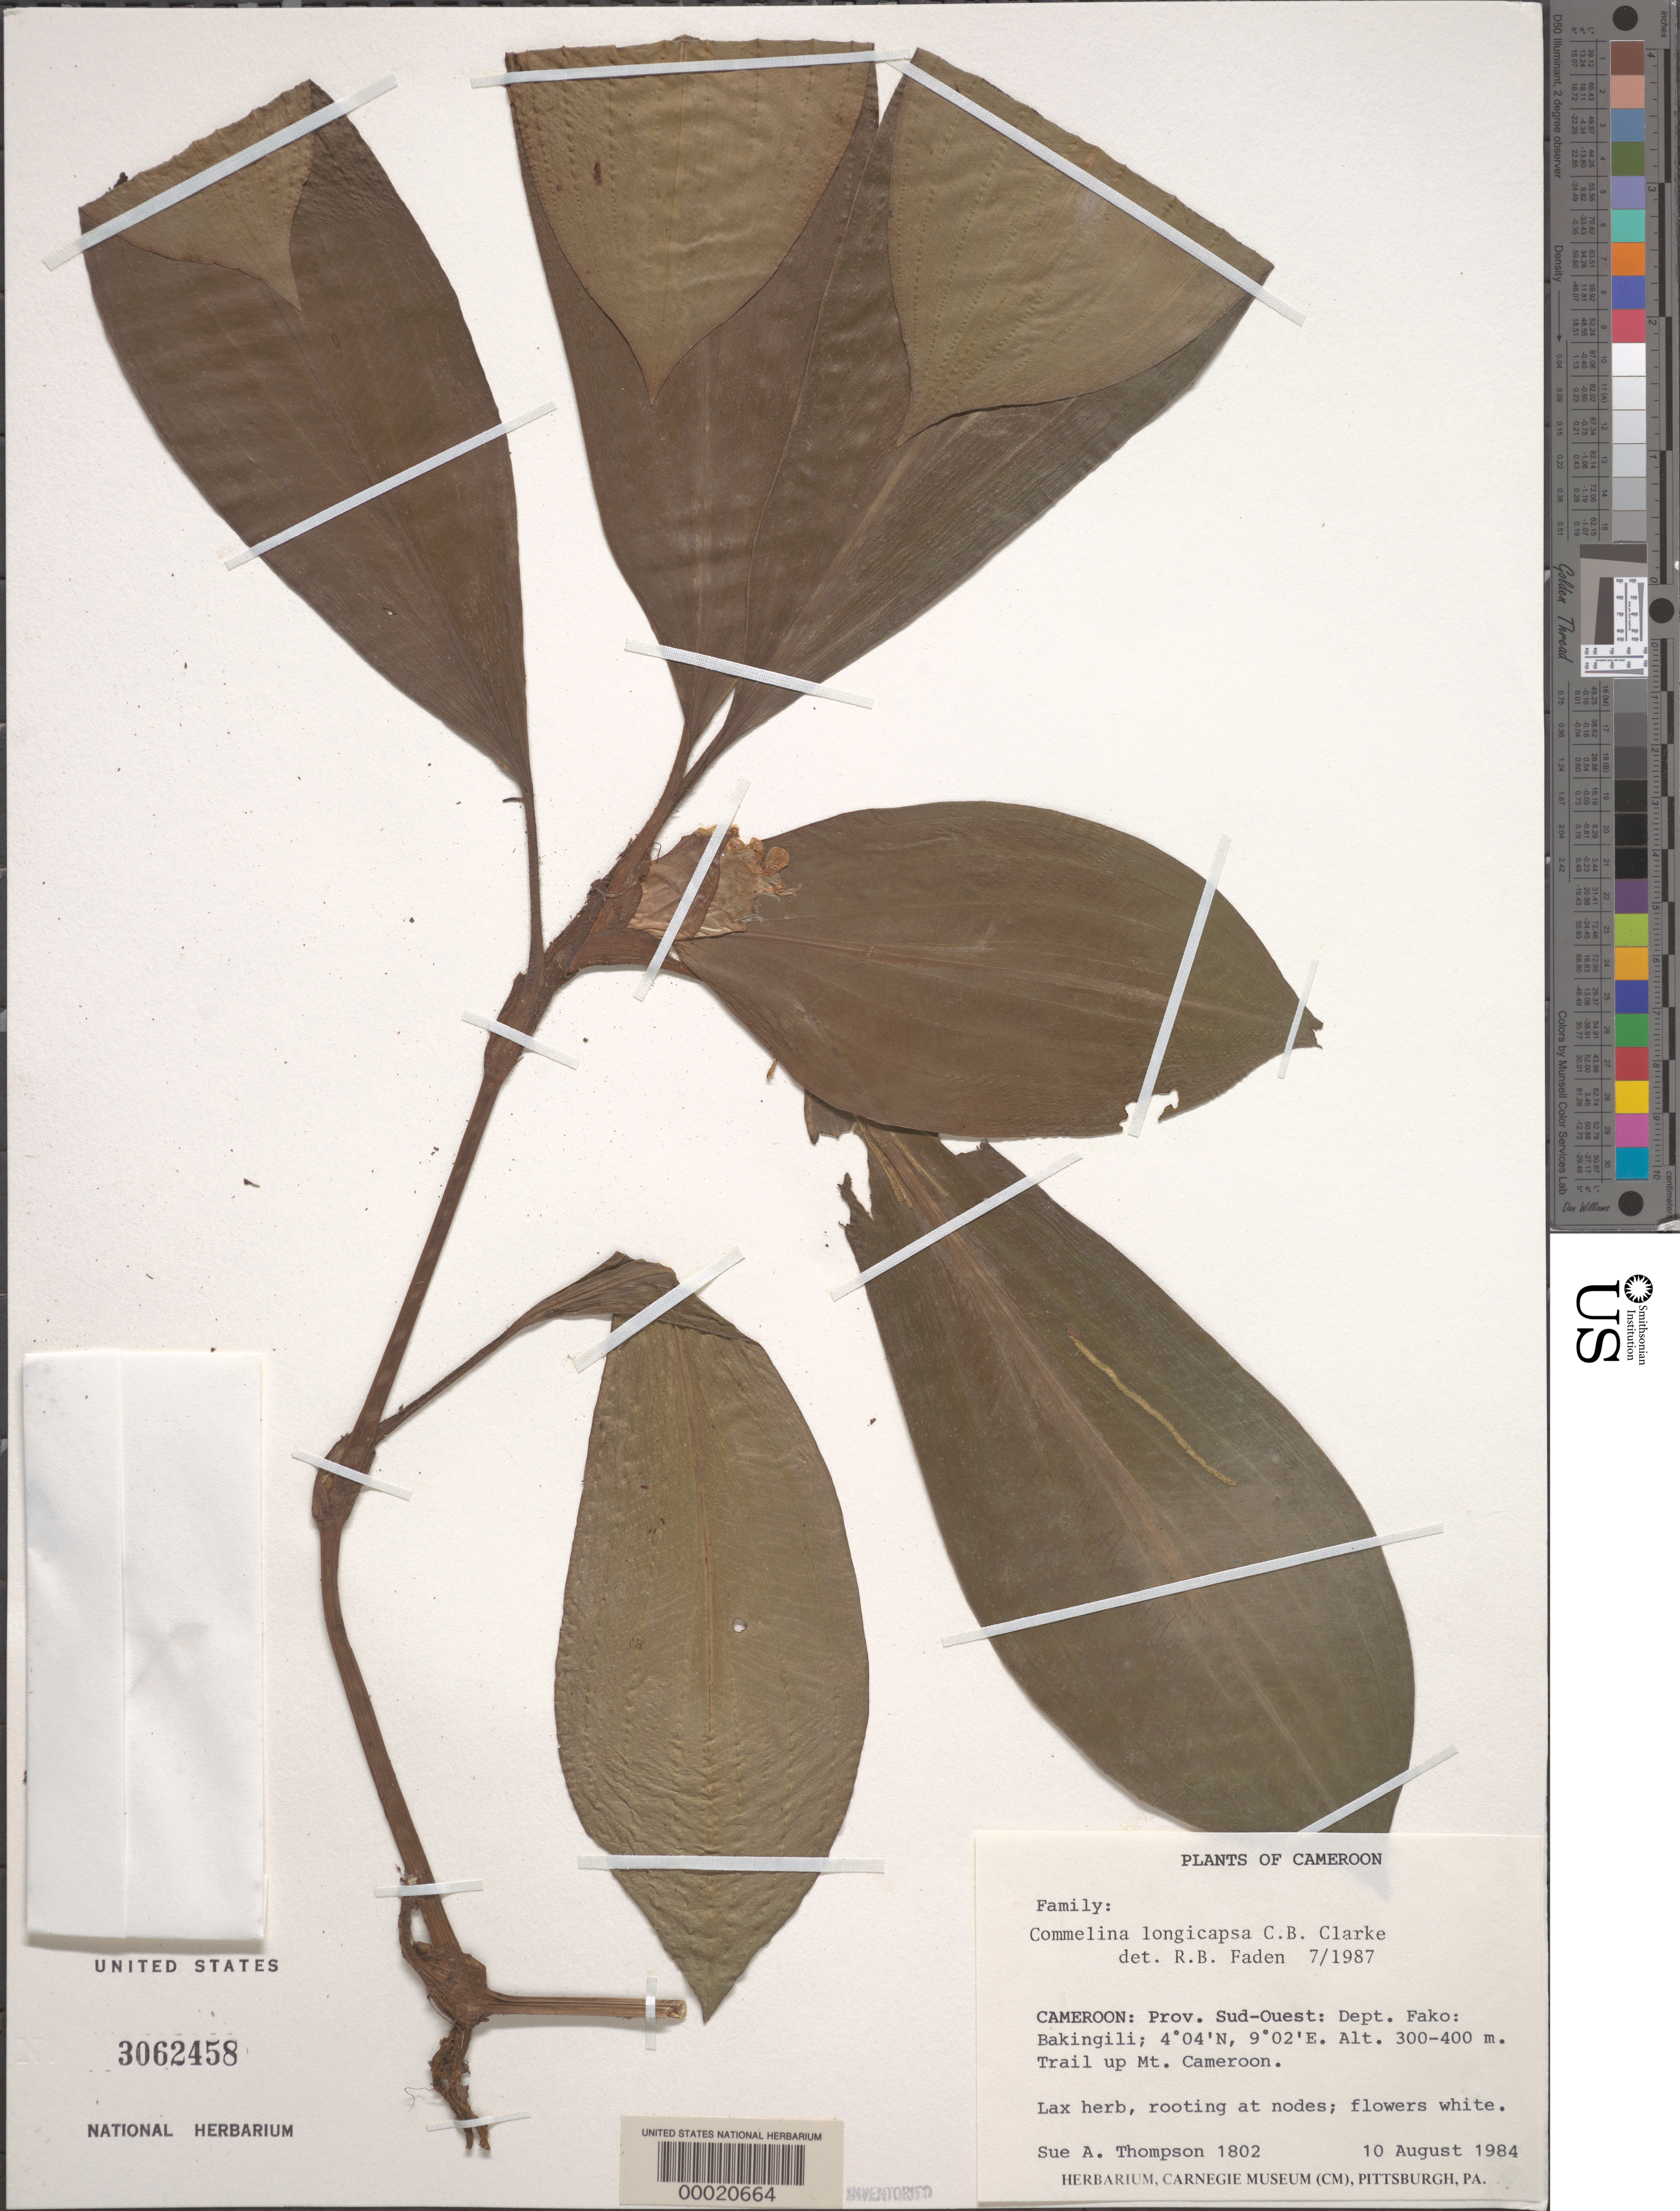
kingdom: Plantae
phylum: Tracheophyta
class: Liliopsida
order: Commelinales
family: Commelinaceae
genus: Commelina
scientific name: Commelina longicapsa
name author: C.B. Clarke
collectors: S. A. Thompson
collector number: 1802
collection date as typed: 10 Aug 1984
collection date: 1984-08-10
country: Cameroon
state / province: Sud-Ouest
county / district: Fako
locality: Bakingili, trail up mt. cameroon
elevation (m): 300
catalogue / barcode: US 3062458